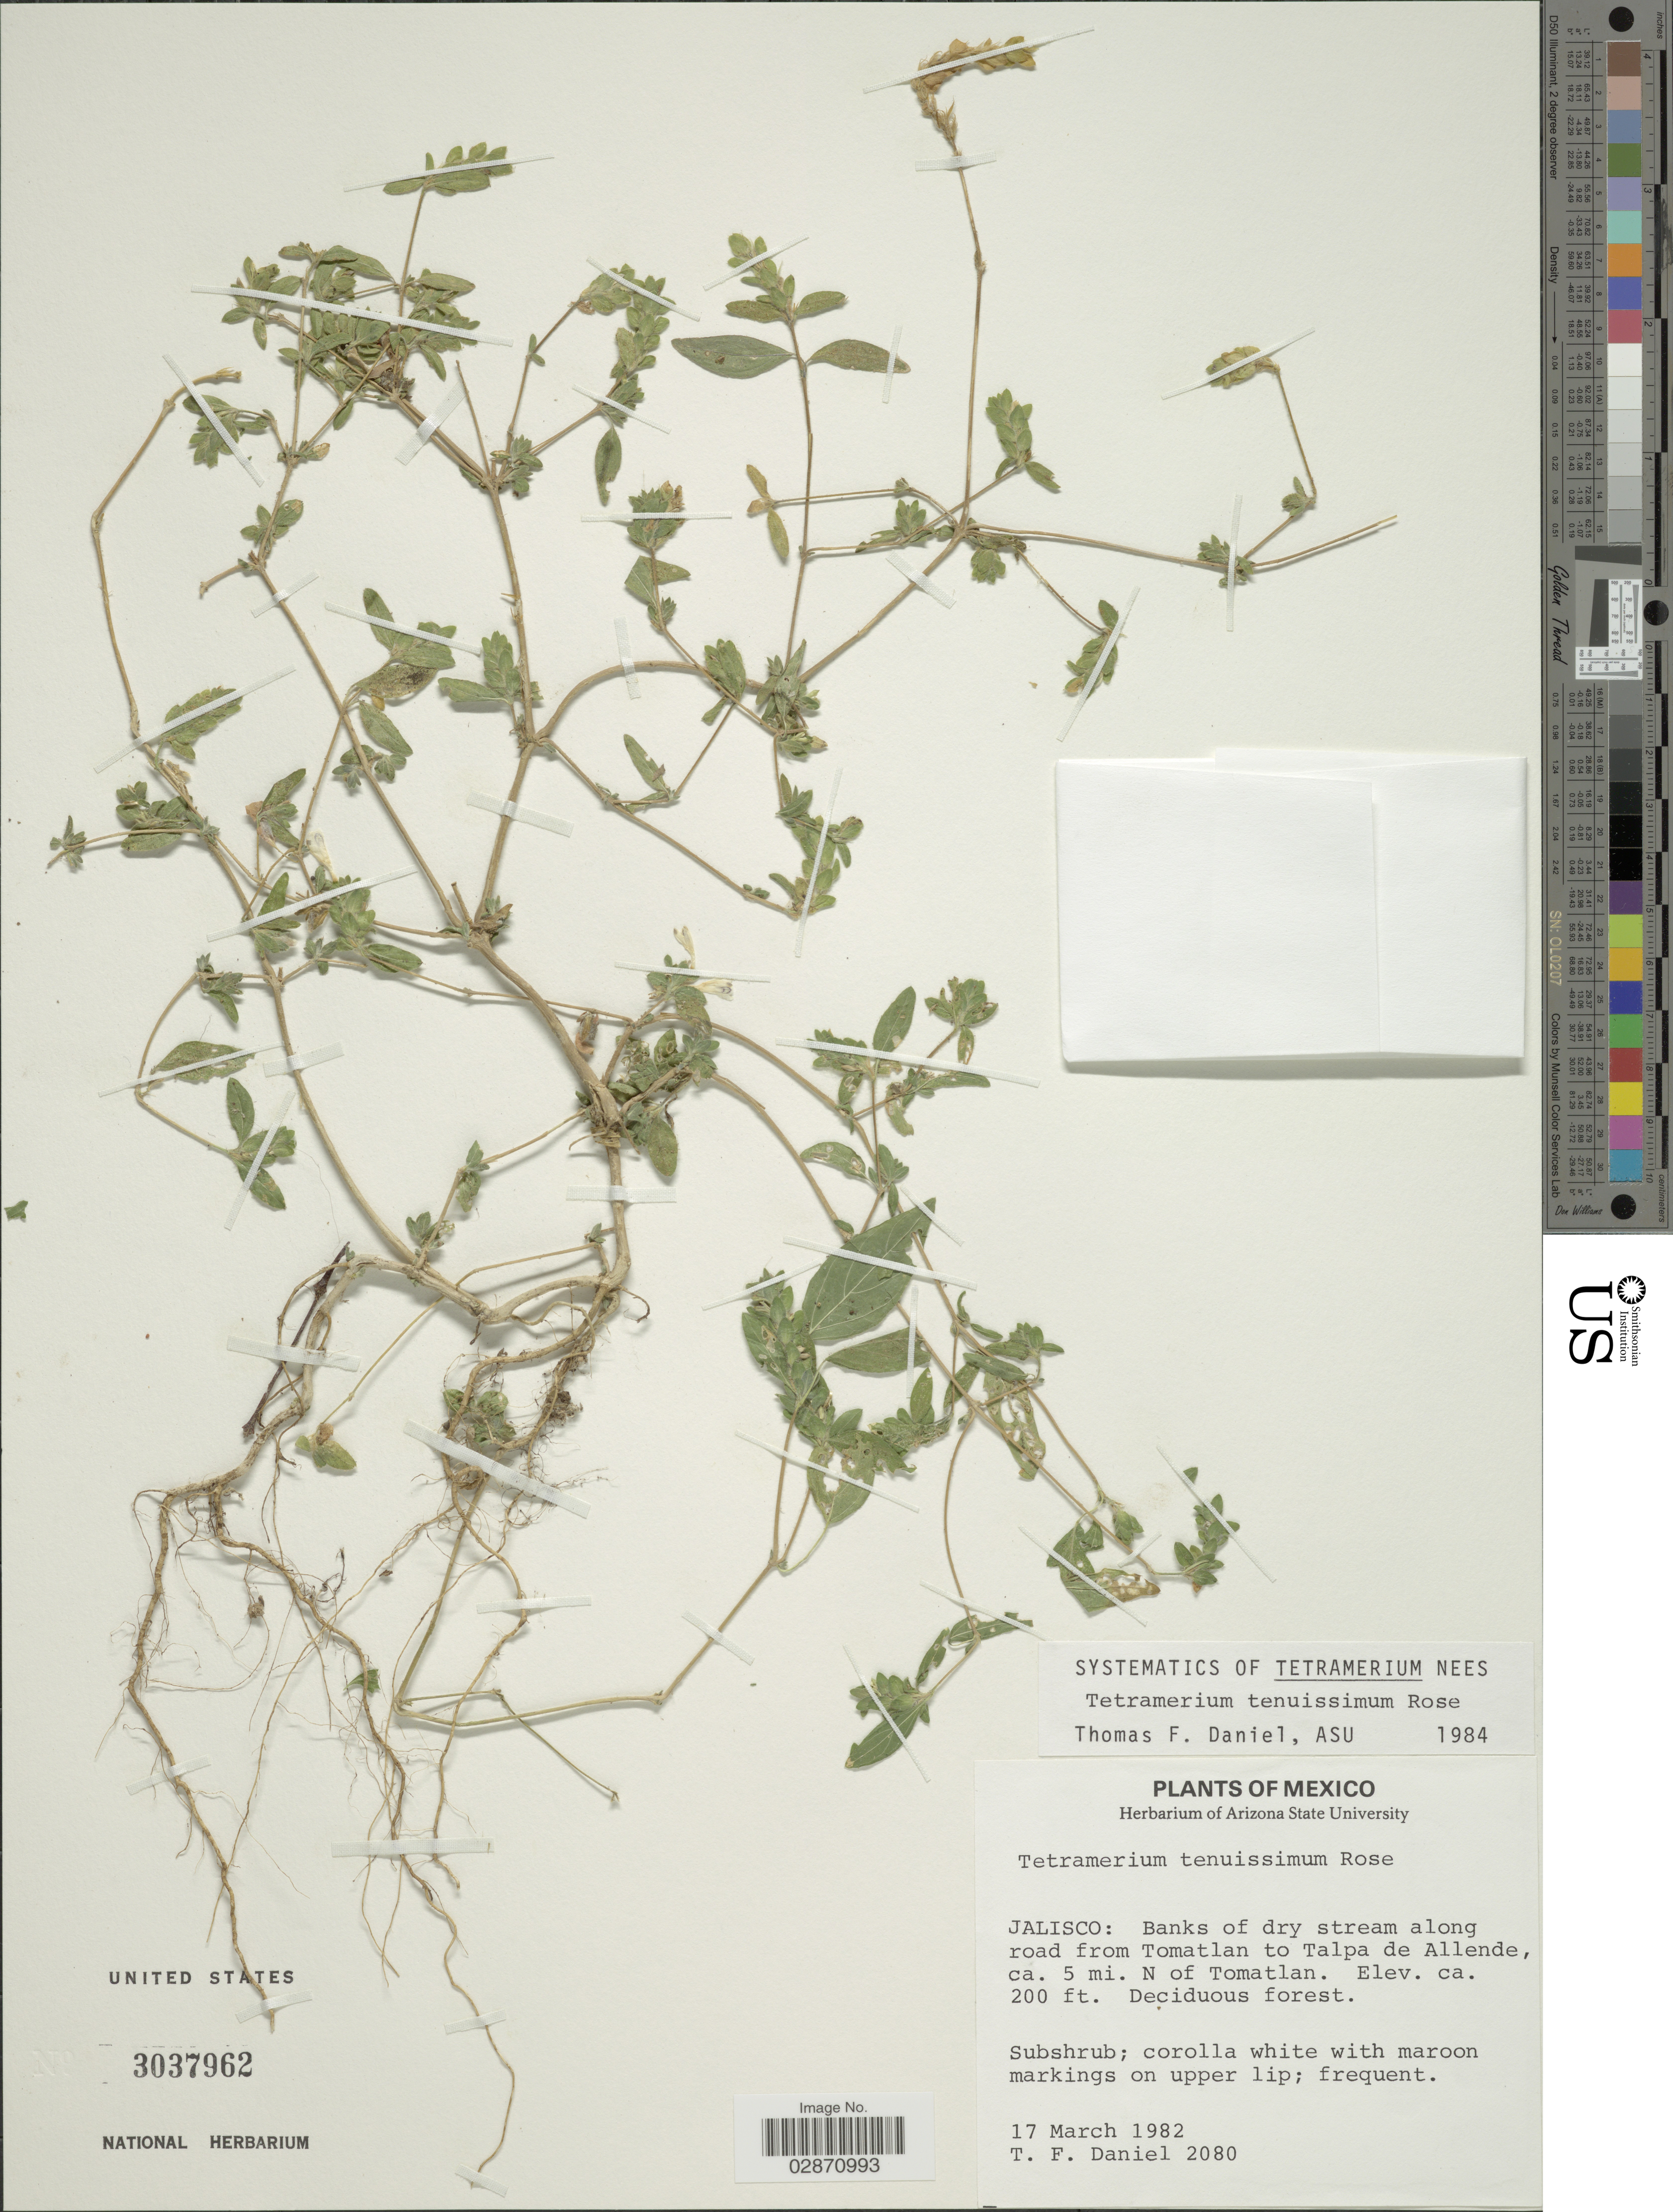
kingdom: Plantae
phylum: Tracheophyta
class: Magnoliopsida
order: Lamiales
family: Acanthaceae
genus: Tetramerium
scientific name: Tetramerium tenuissimum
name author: Rose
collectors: T. F. Daniel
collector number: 2080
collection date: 1982-03-17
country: Mexico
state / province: Jalisco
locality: Banks of dry stream along road from Tomatlan to Talpa de Allende, ca. 5 mi. N of Tomatlan.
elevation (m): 61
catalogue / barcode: US 3037962